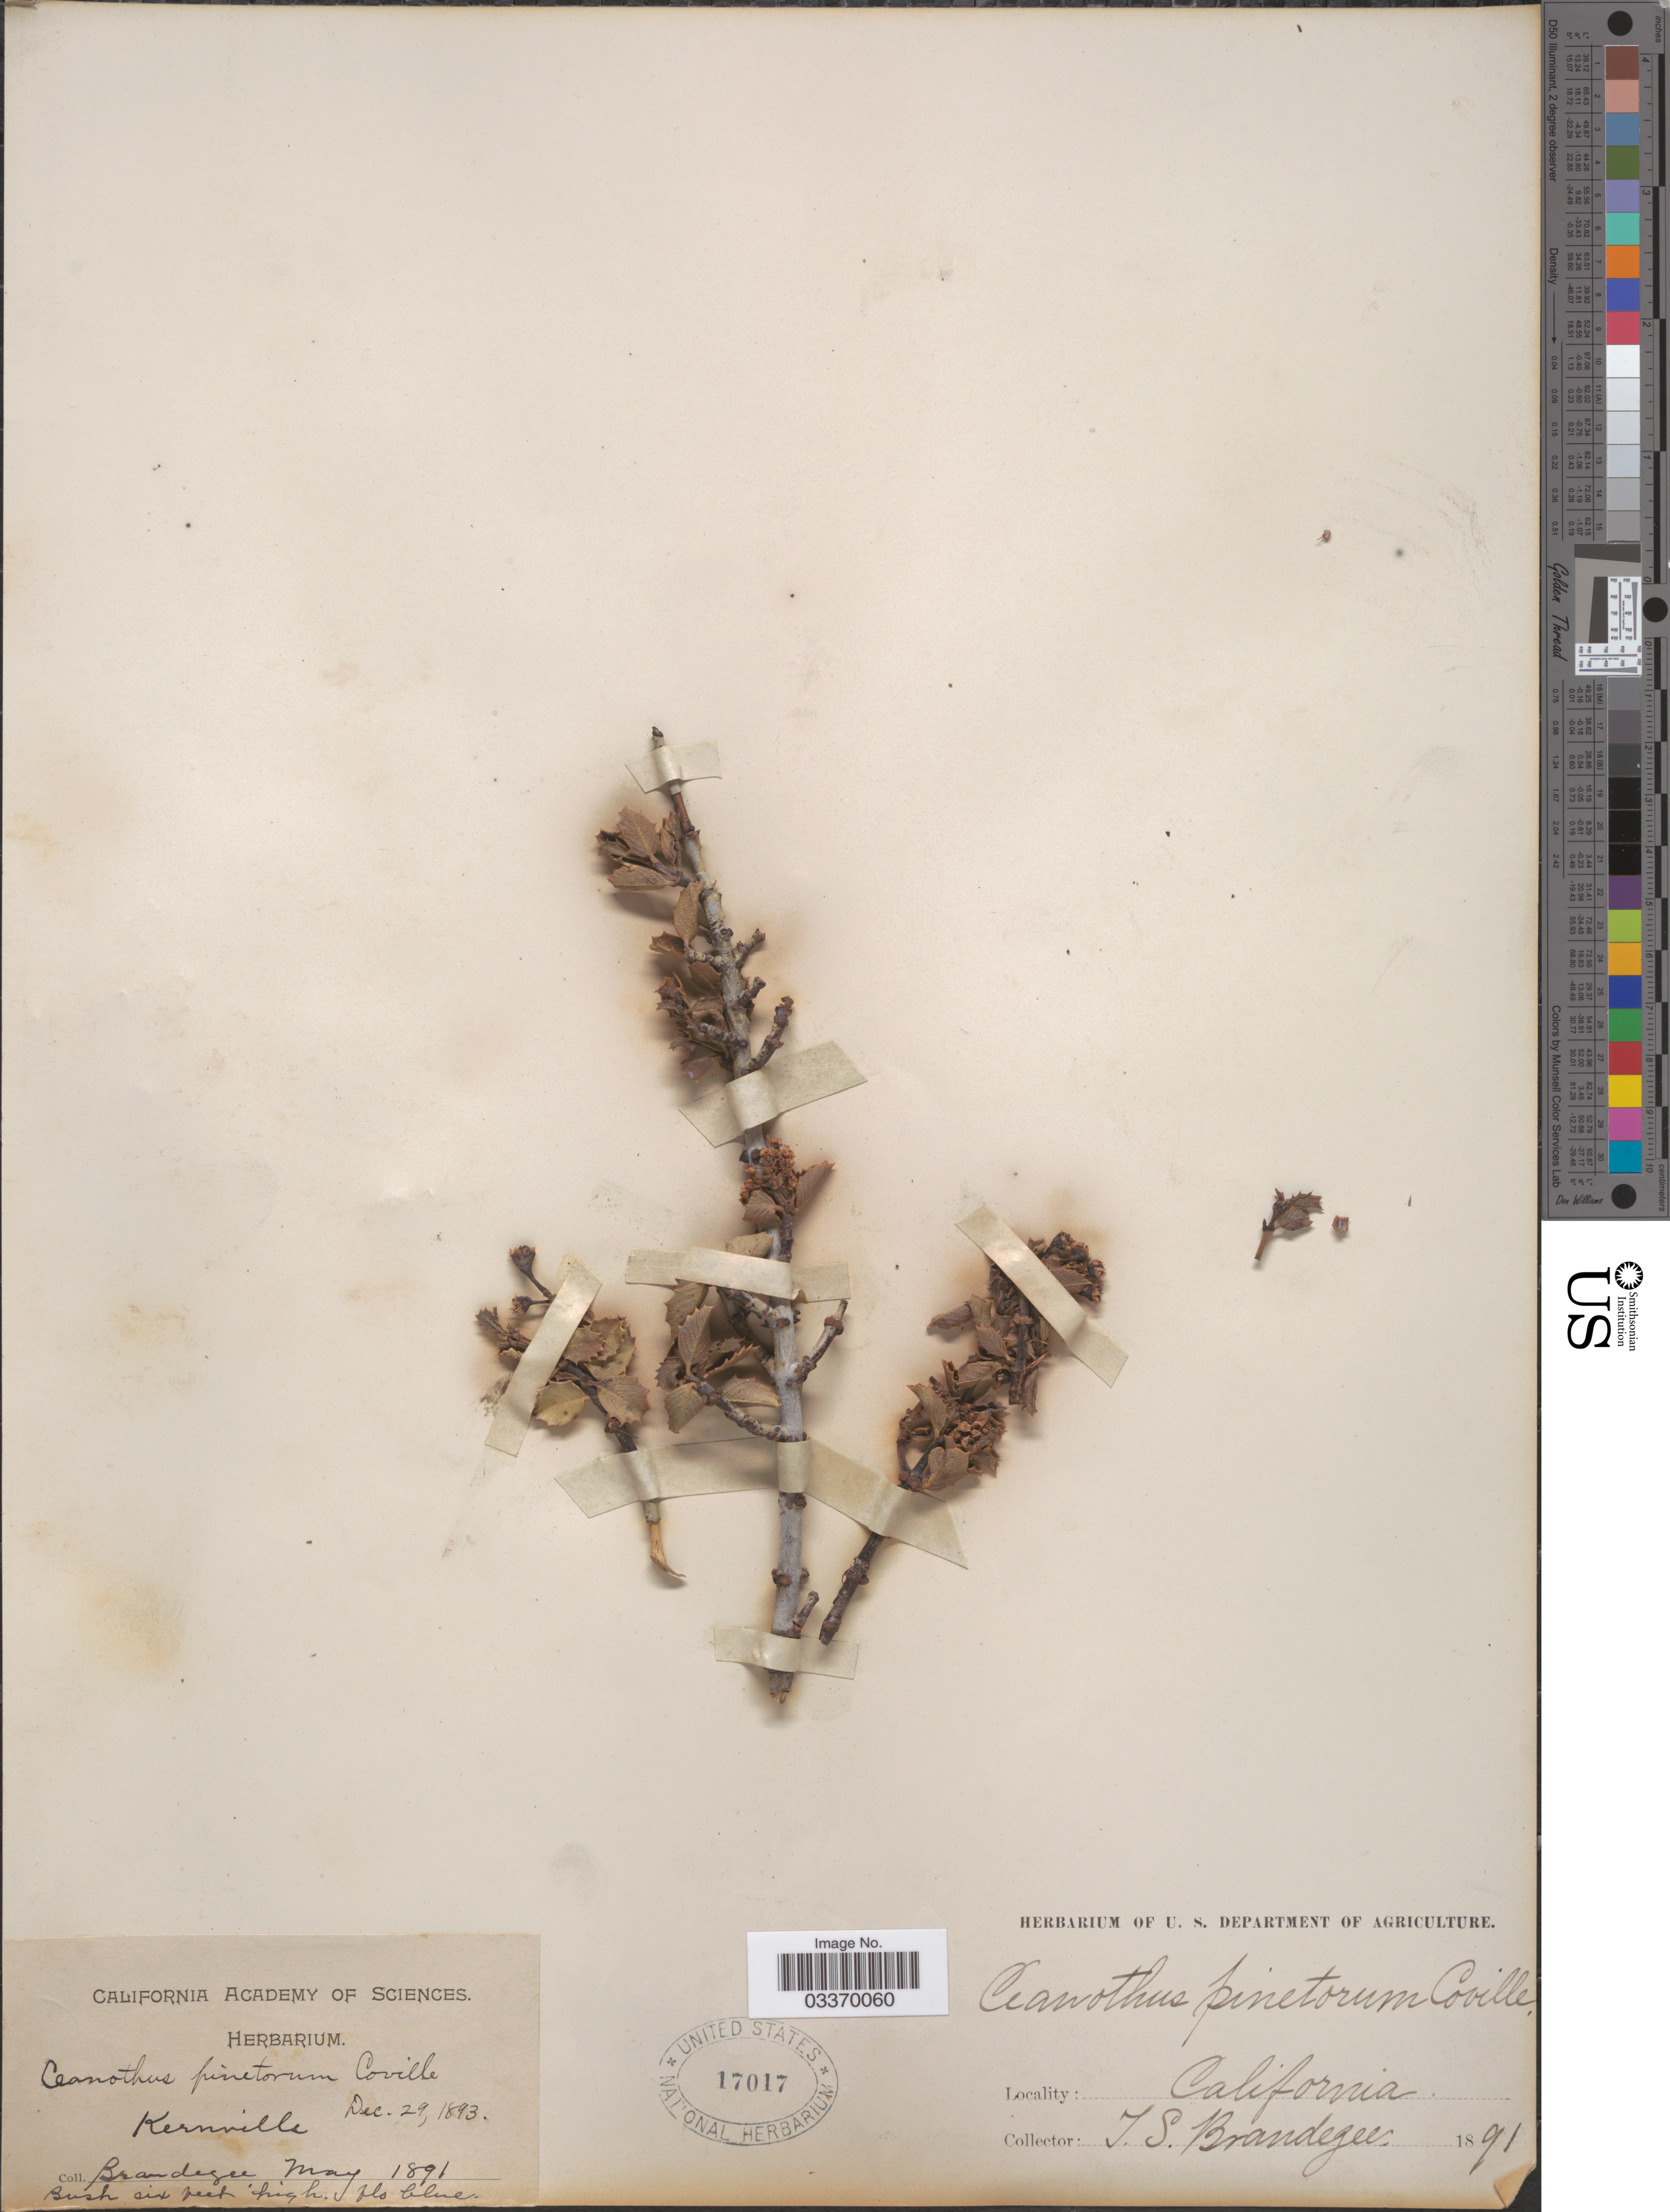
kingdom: Plantae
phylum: Tracheophyta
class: Magnoliopsida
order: Rosales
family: Rhamnaceae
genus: Ceanothus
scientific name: Ceanothus pinetorum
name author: Coville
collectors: T. S. Brandegee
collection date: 1891-05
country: United States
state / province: California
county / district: Kern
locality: Kernville.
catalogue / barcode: US 17017